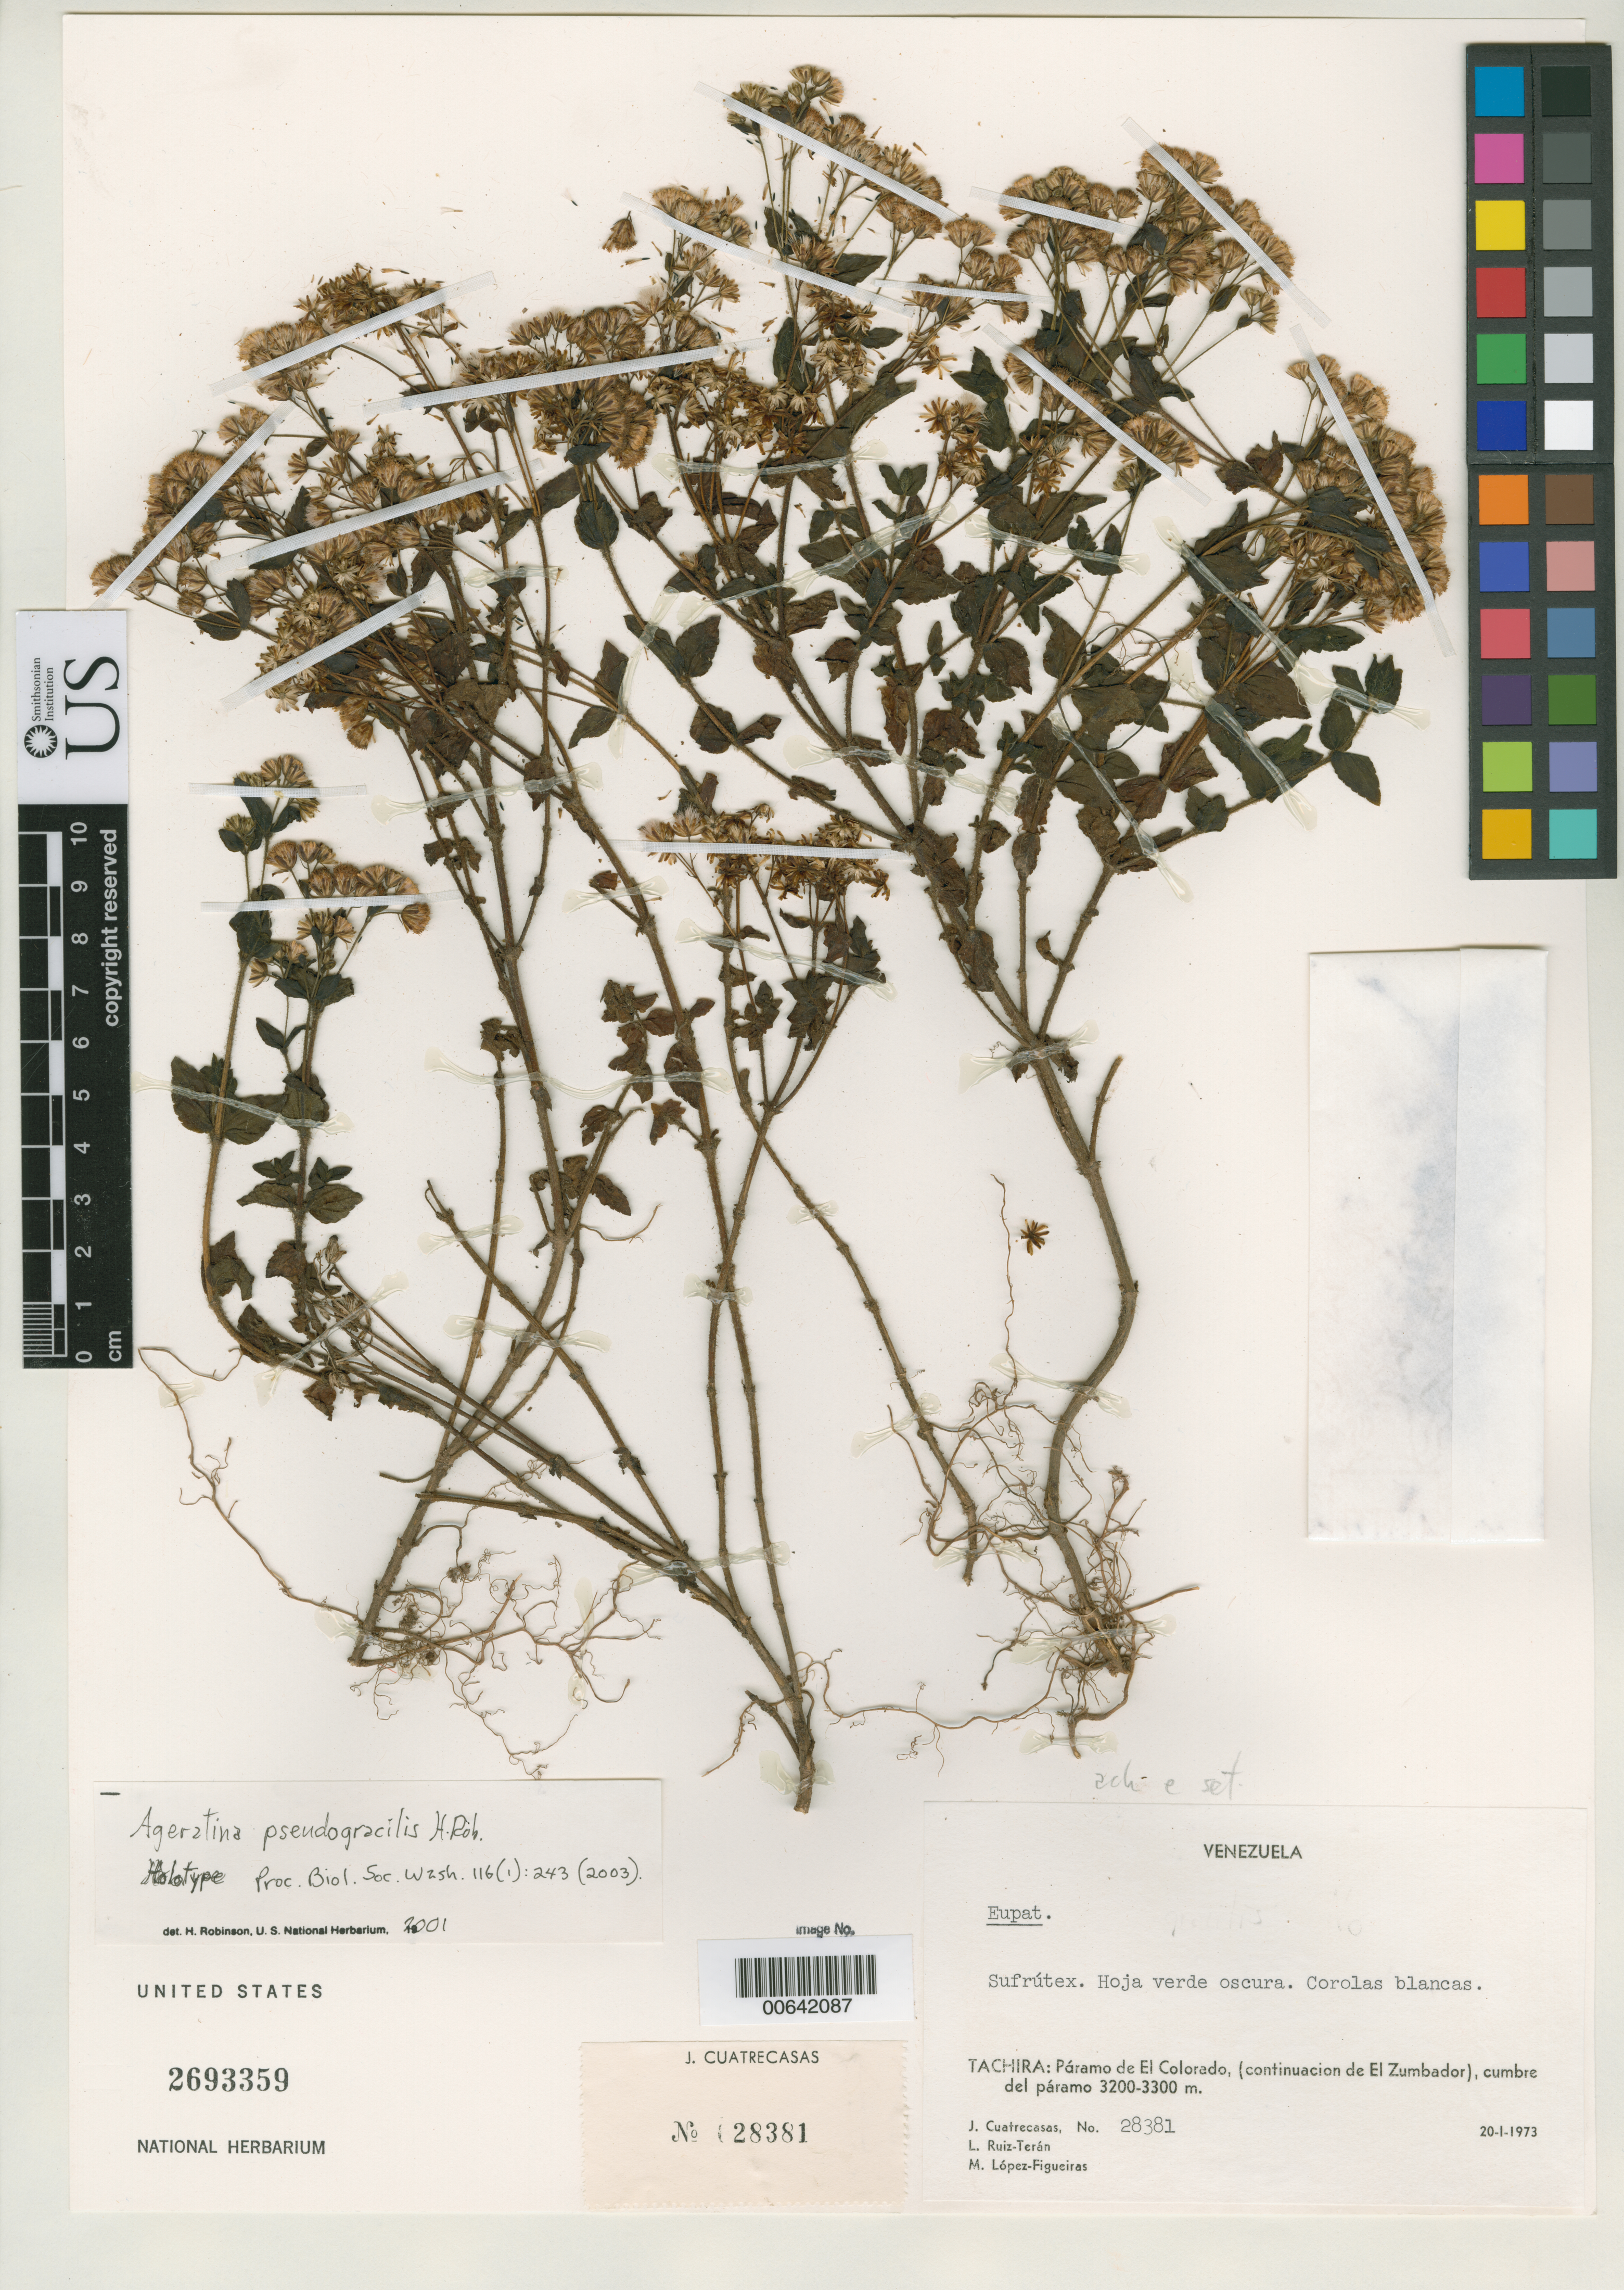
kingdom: Plantae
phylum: Tracheophyta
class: Magnoliopsida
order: Asterales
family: Asteraceae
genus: Ageratina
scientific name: Ageratina pseudogracilis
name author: H. Rob.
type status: Holotype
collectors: J. Cuatrecasas, L. E. Ruíz-Terán & M. López Figueiras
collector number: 28381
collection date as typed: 20 Jan 1973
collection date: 1973-01-20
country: Venezuela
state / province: Tachira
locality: Páramo de El Colorado, (continuacion de El Zumbador)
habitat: Cumbre del páramo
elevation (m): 3200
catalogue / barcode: US 2693359